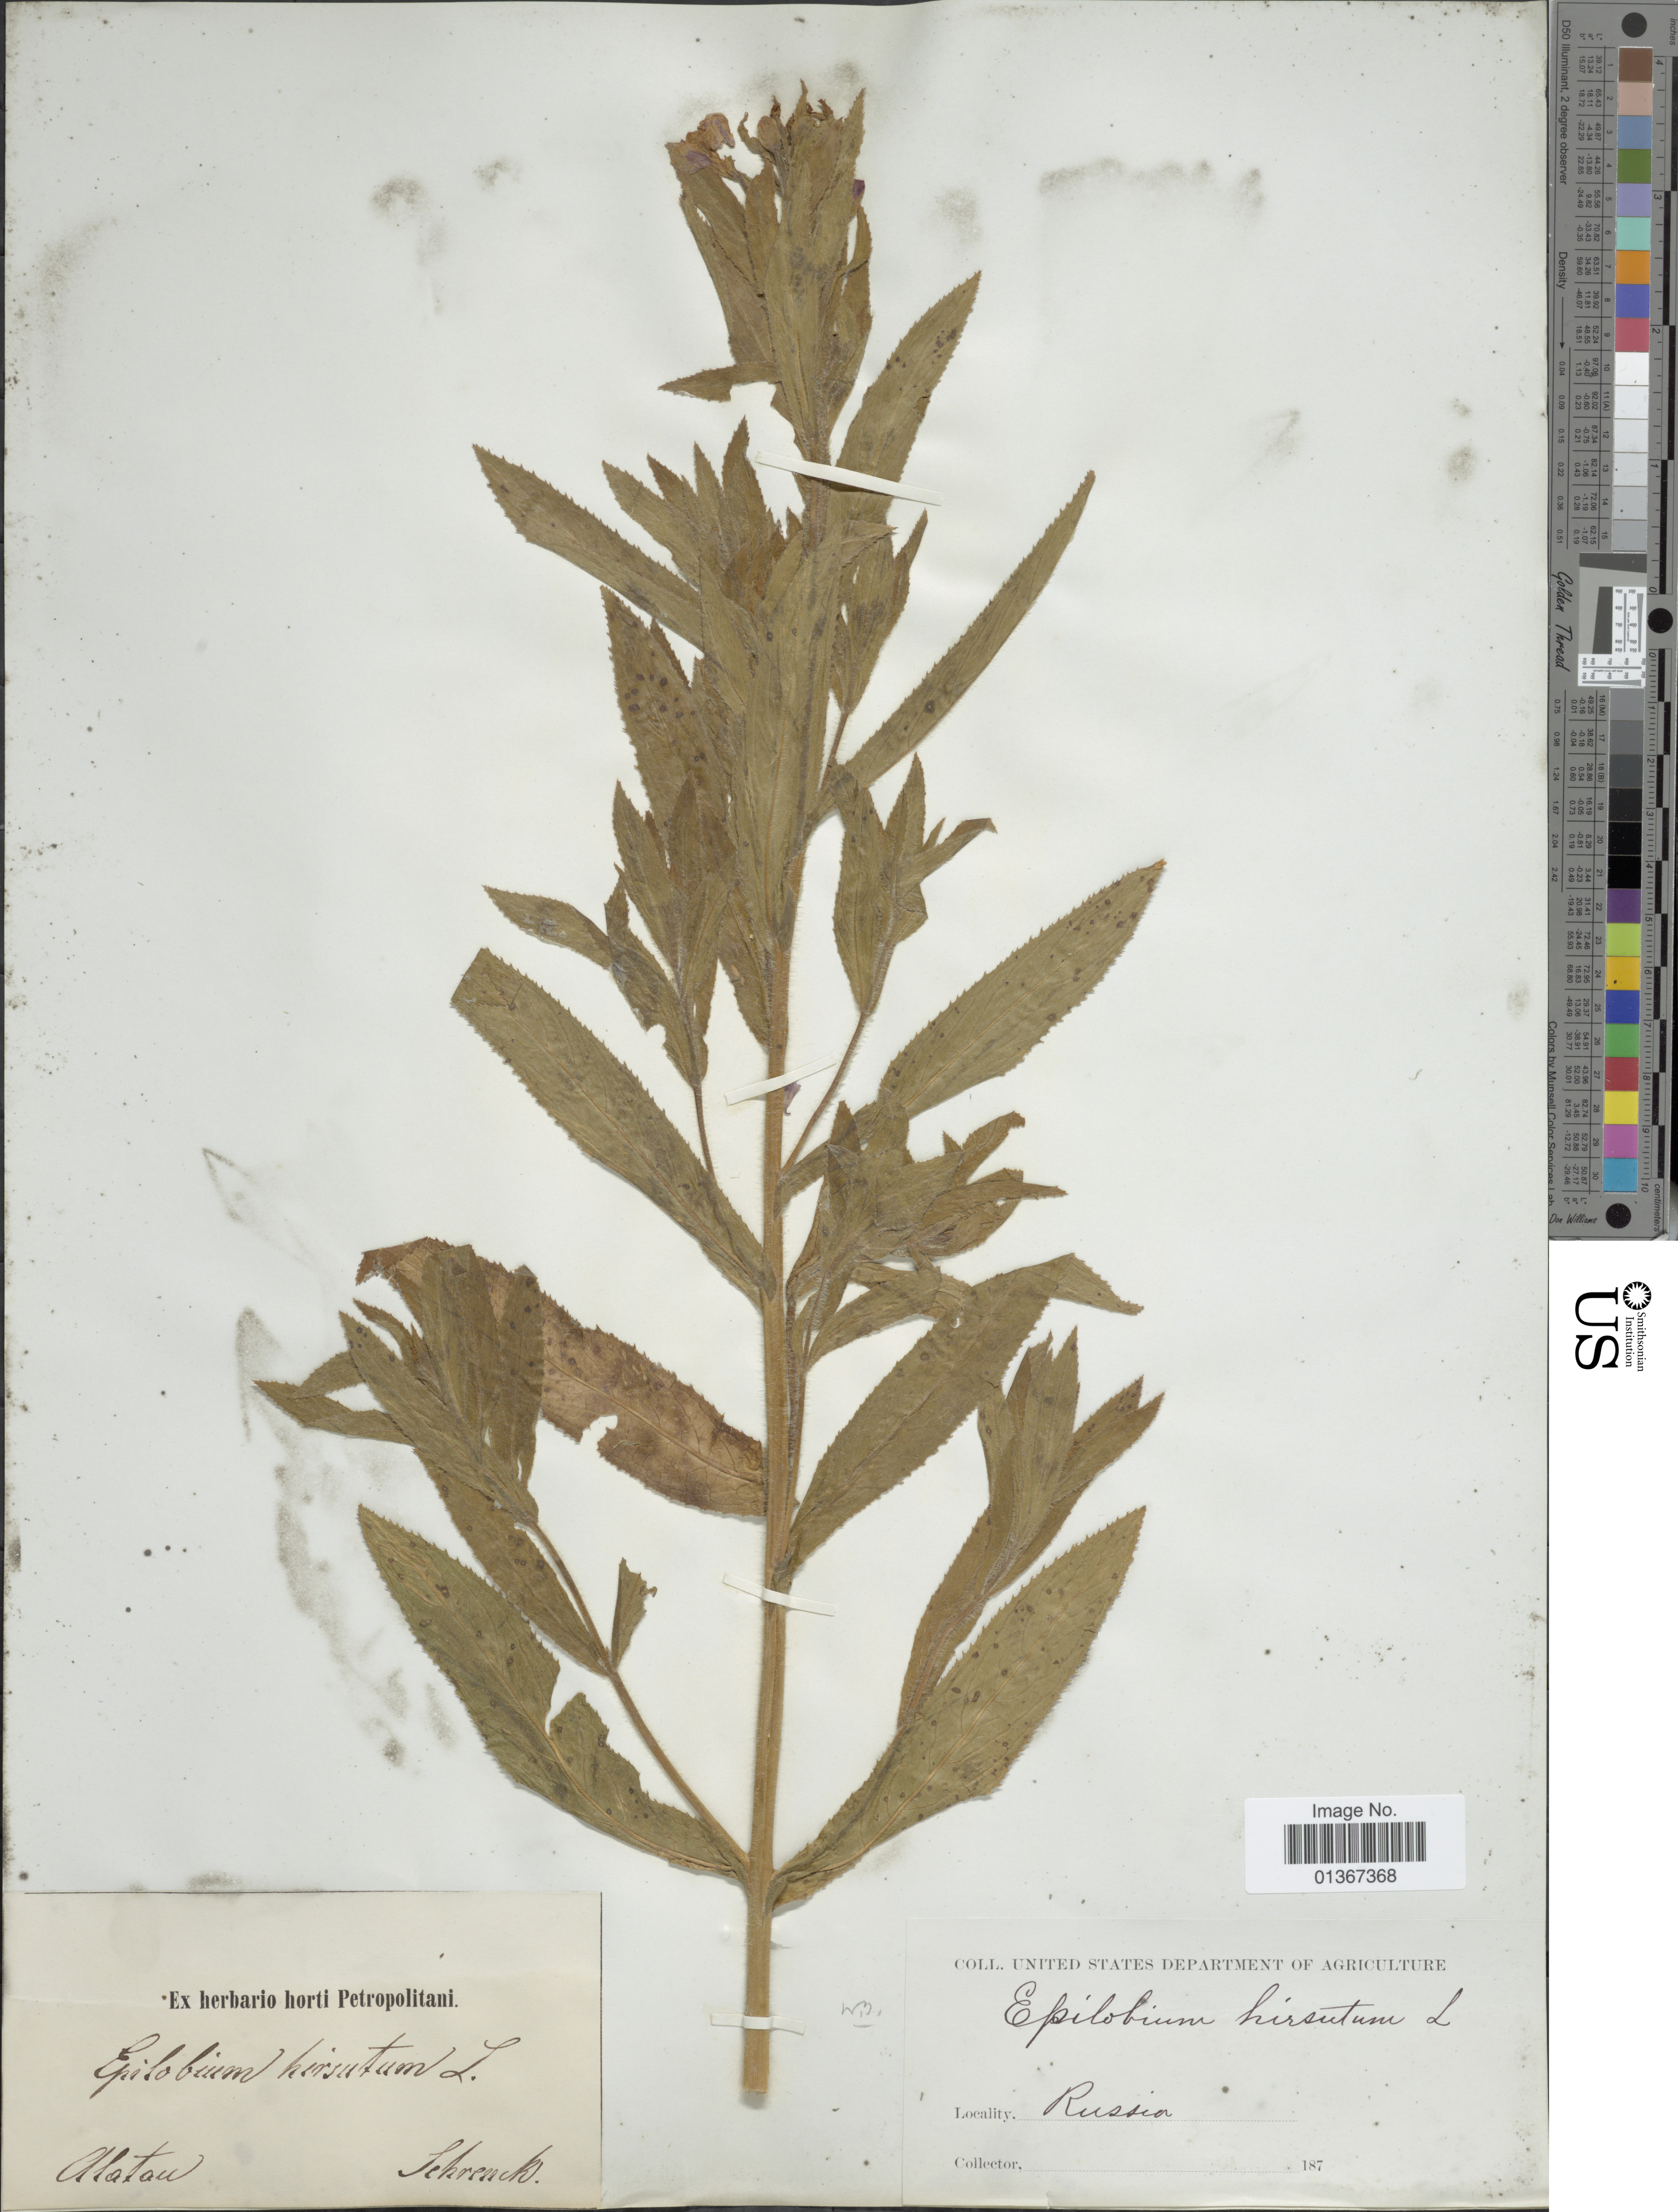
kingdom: Plantae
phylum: Tracheophyta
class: Magnoliopsida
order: Myrtales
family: Onagraceae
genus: Epilobium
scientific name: Epilobium hirsutum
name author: L.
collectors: A. G. Schrenck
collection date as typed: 187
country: Russian Federation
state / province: Bashkortostan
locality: Alatau.